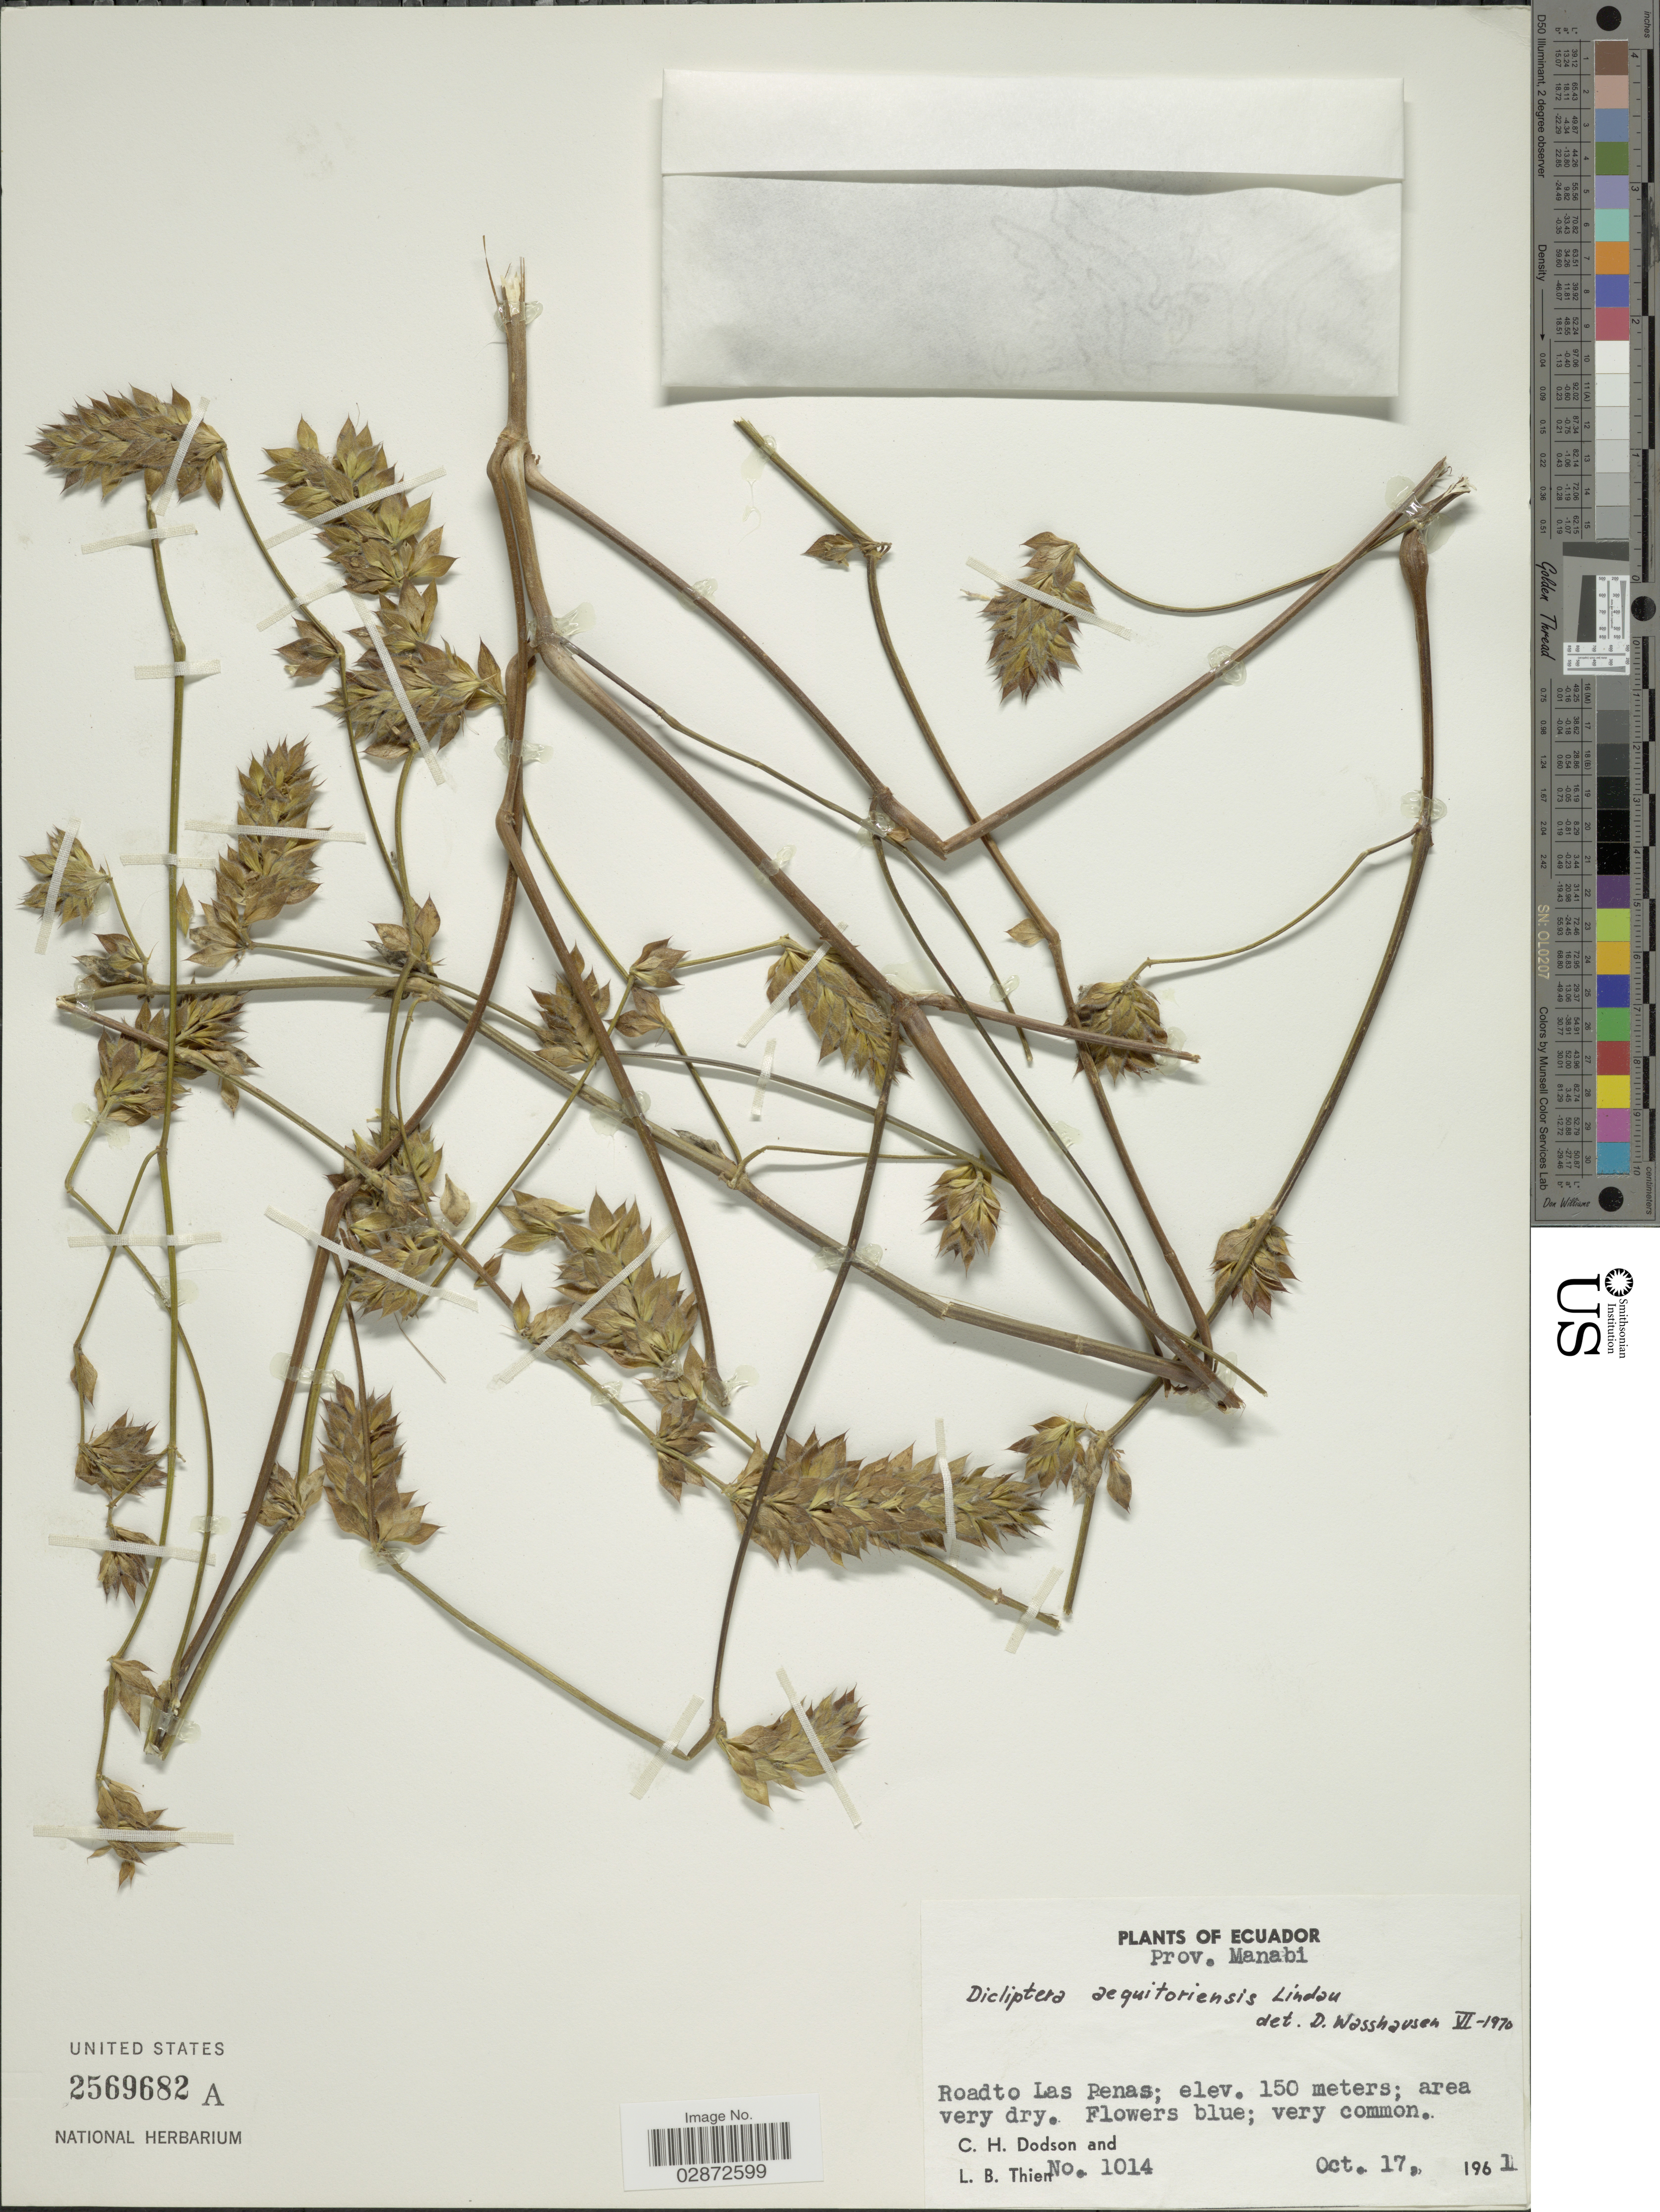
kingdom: Plantae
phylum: Tracheophyta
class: Magnoliopsida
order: Lamiales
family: Acanthaceae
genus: Dicliptera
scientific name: Dicliptera unguiculata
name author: Nees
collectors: C. H. Dodson & L. Thien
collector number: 1014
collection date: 1961-10-17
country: Ecuador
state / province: Manabí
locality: Road to Las Penas.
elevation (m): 150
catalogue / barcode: US 2569682A